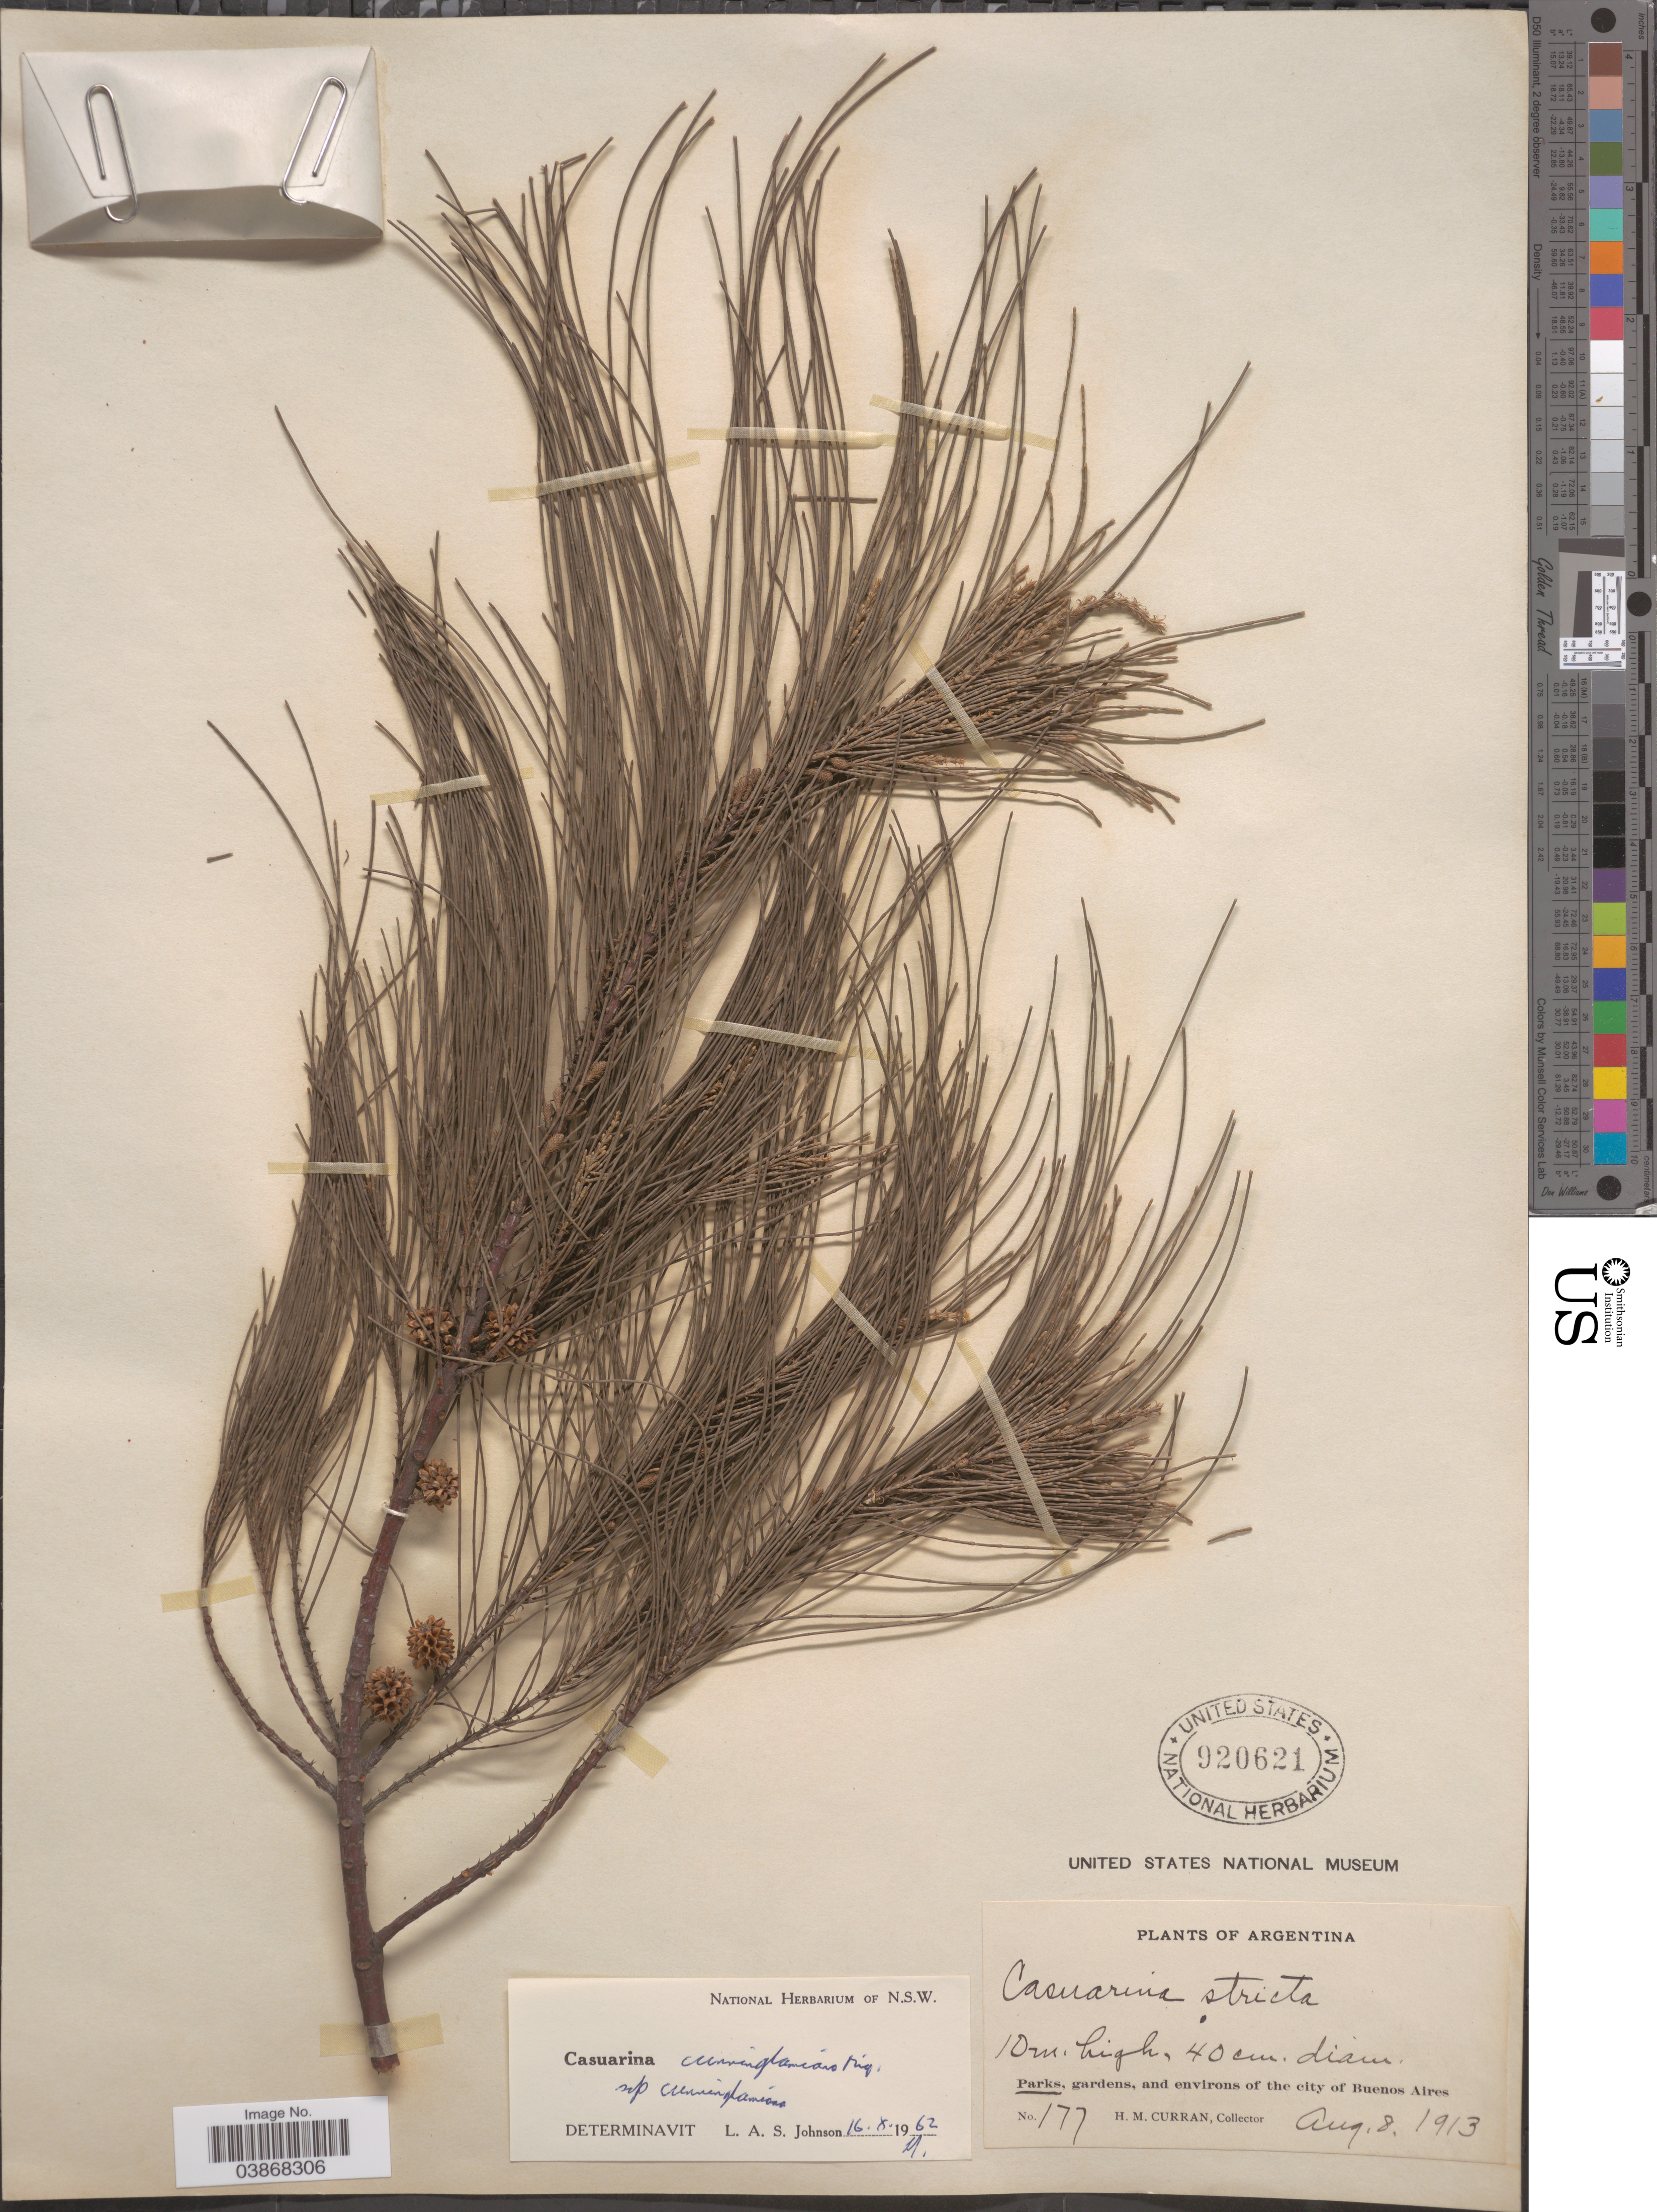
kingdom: Plantae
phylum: Tracheophyta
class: Magnoliopsida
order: Fagales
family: Casuarinaceae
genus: Casuarina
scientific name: Casuarina cunninghamiana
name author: Miq.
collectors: H. M. Curran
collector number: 177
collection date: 1913-08-08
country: Argentina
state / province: Buenos Aires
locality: Parks of the city of Buenos Aires.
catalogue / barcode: US 920621